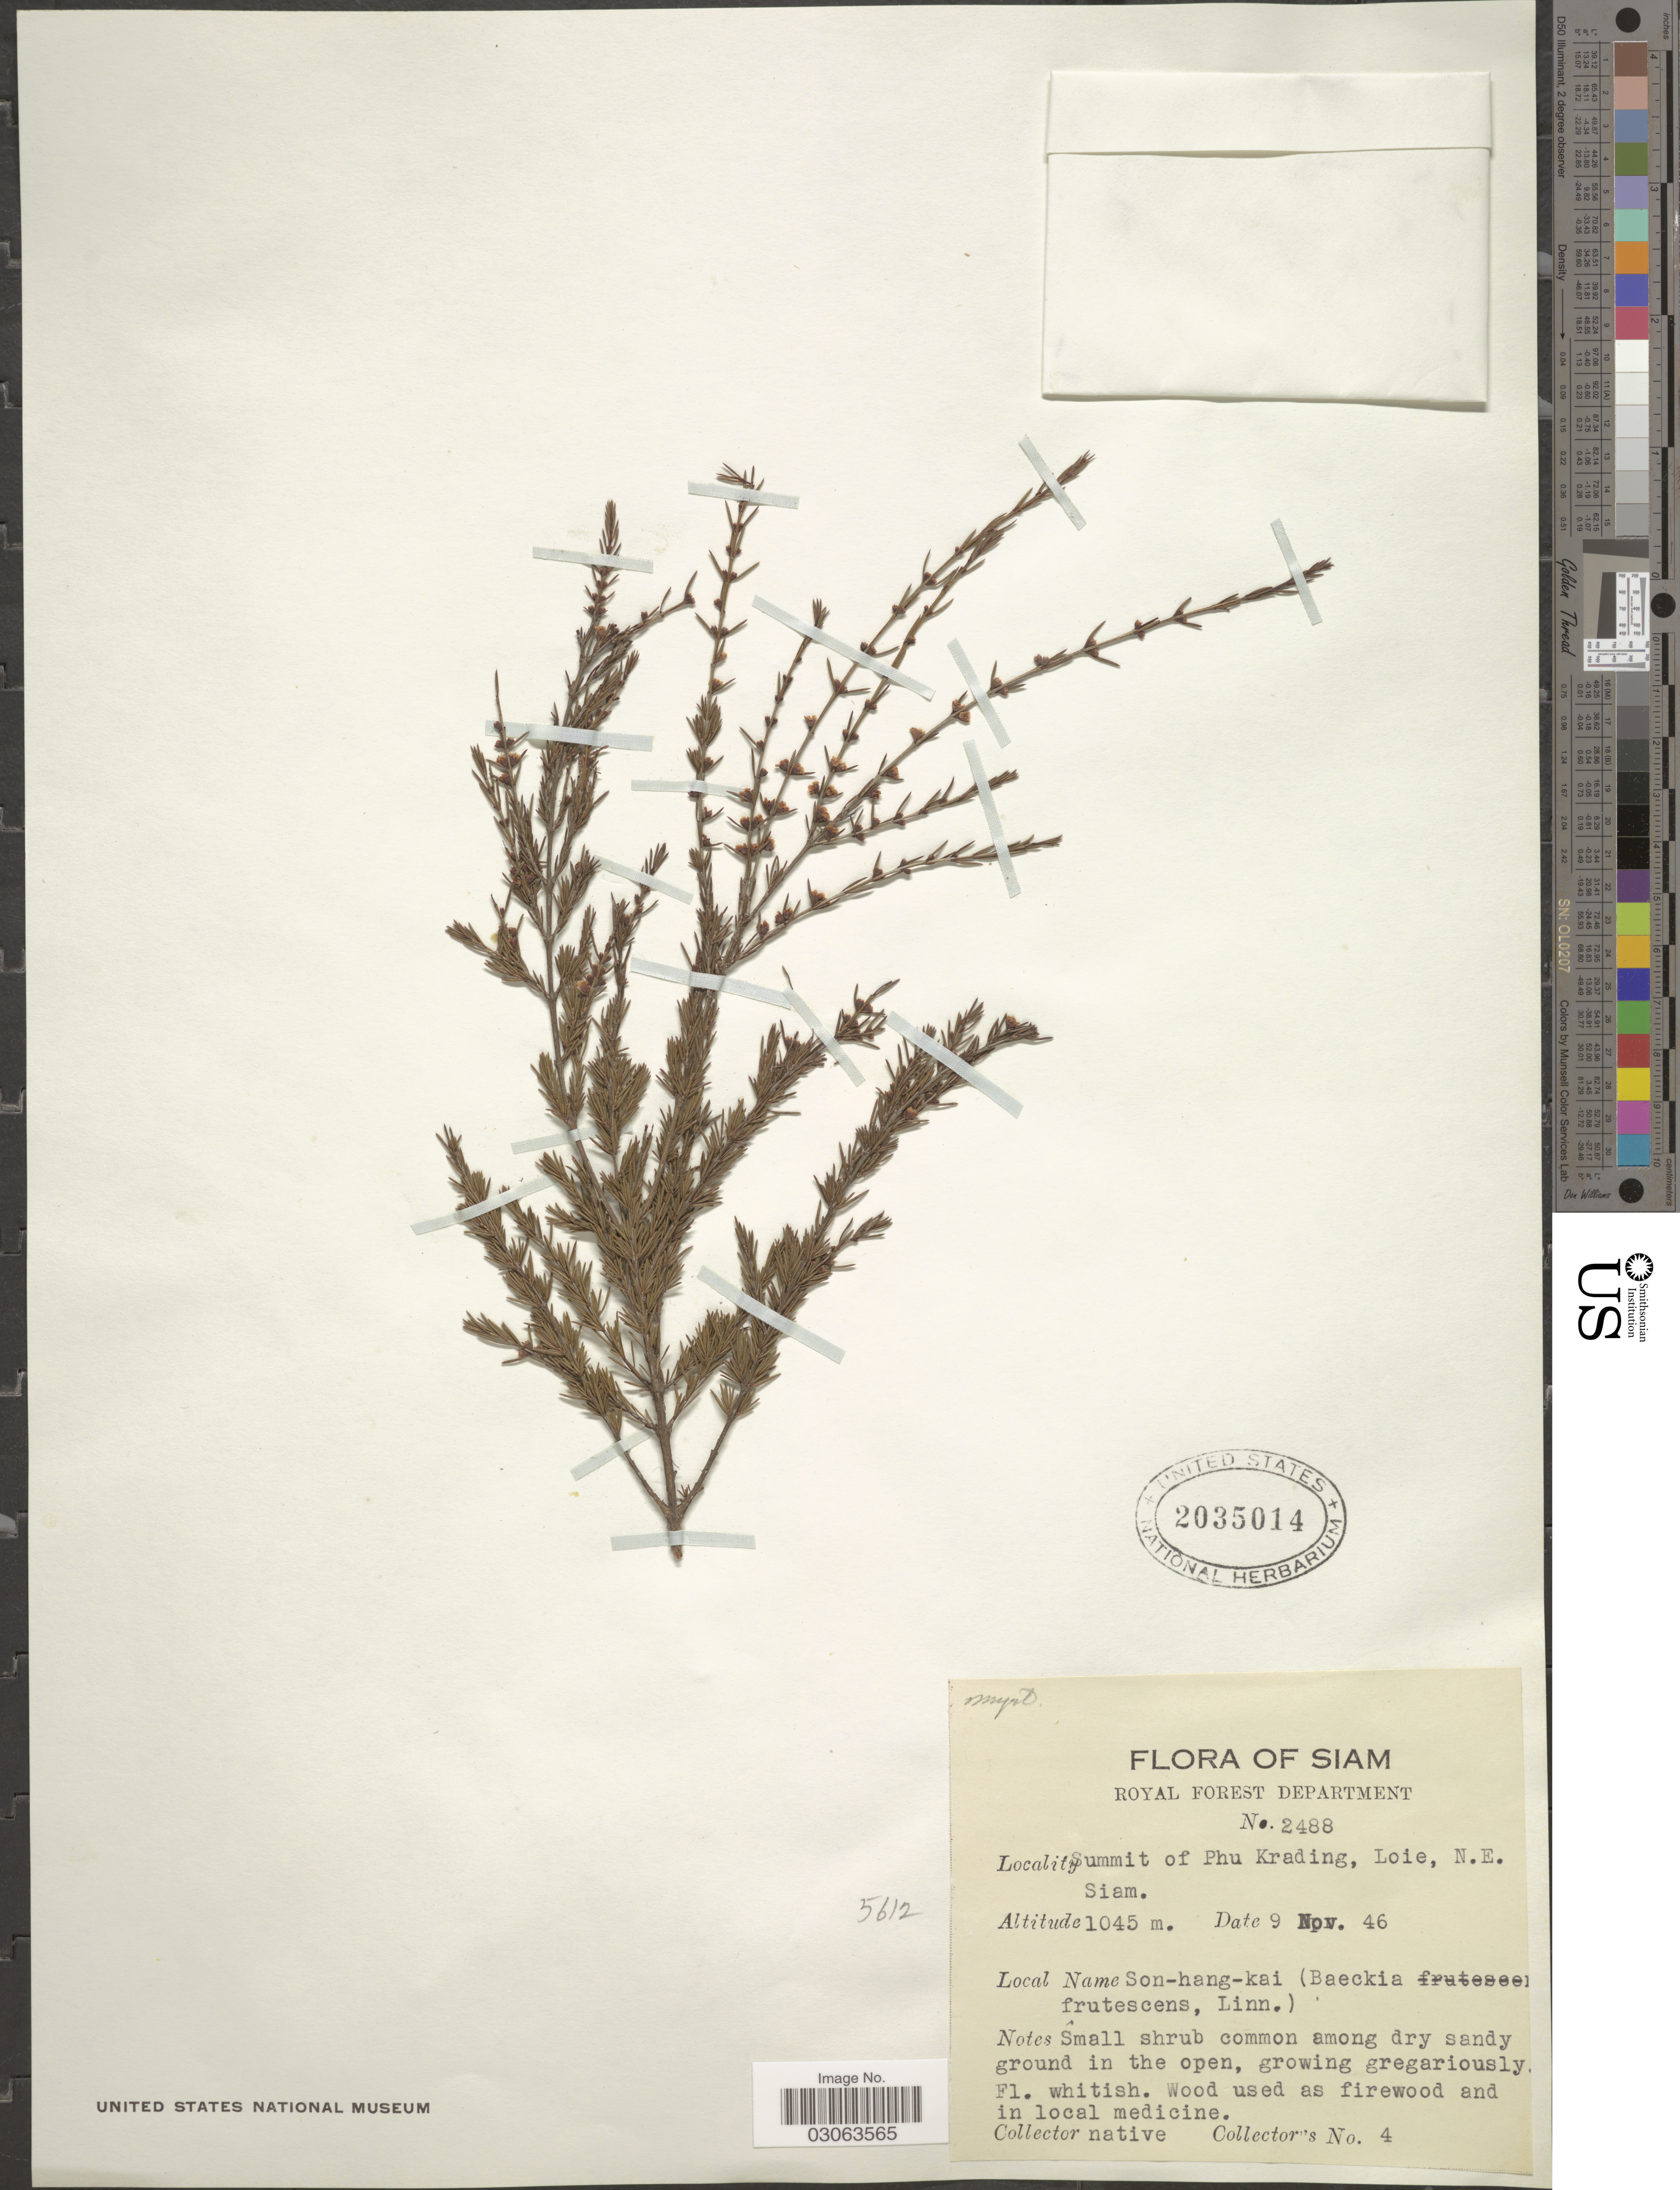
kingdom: Plantae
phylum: Tracheophyta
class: Magnoliopsida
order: Myrtales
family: Myrtaceae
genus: Baeckea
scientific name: Baeckea frutescens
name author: L.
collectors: Native collectors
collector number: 4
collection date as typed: Transcribed d/m/y: 9/11/46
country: Thailand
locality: Siam. Summit of Phu Krading, Loie, N. E. Siam.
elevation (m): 1045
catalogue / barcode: US 2035014